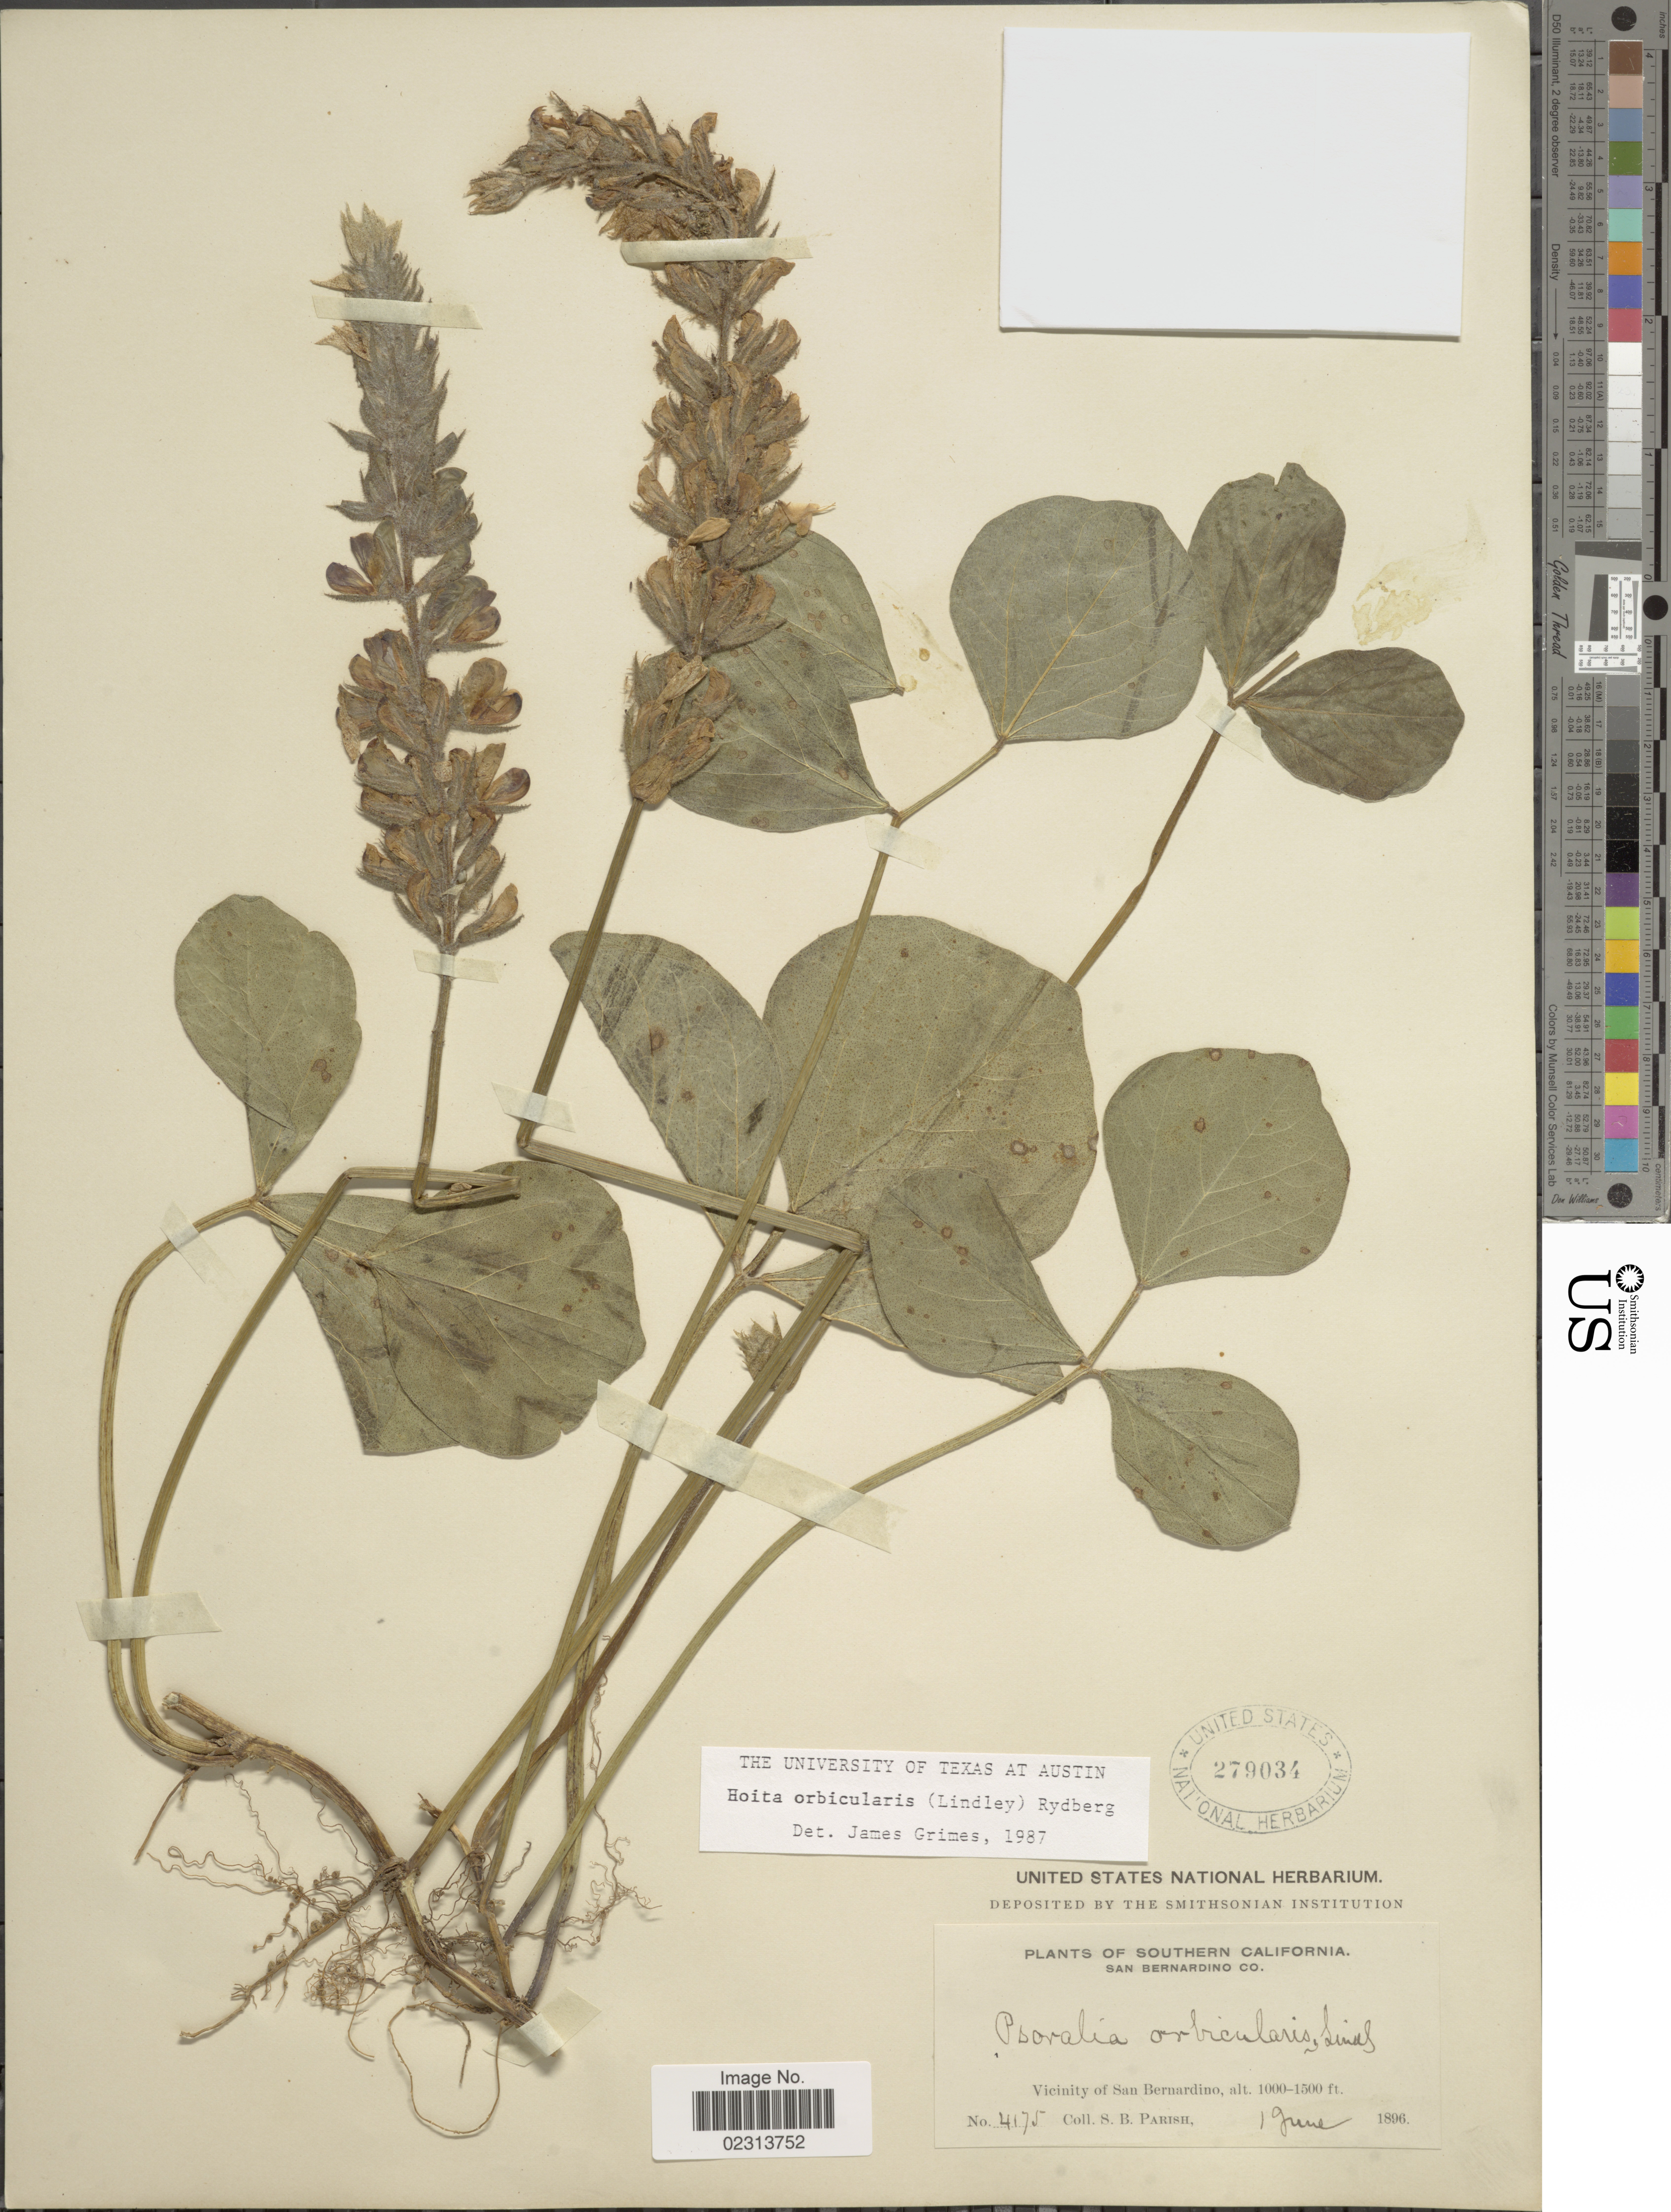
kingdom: Plantae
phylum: Tracheophyta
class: Magnoliopsida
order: Fabales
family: Fabaceae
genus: Hoita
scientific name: Hoita orbicularis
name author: (Lindl.) Rydb.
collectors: S. B. Parish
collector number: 4175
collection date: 1896-06-01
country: United States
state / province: California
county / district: San Bernardino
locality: Southern California, Vicinity of San Bernardino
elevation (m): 305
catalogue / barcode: US 279034